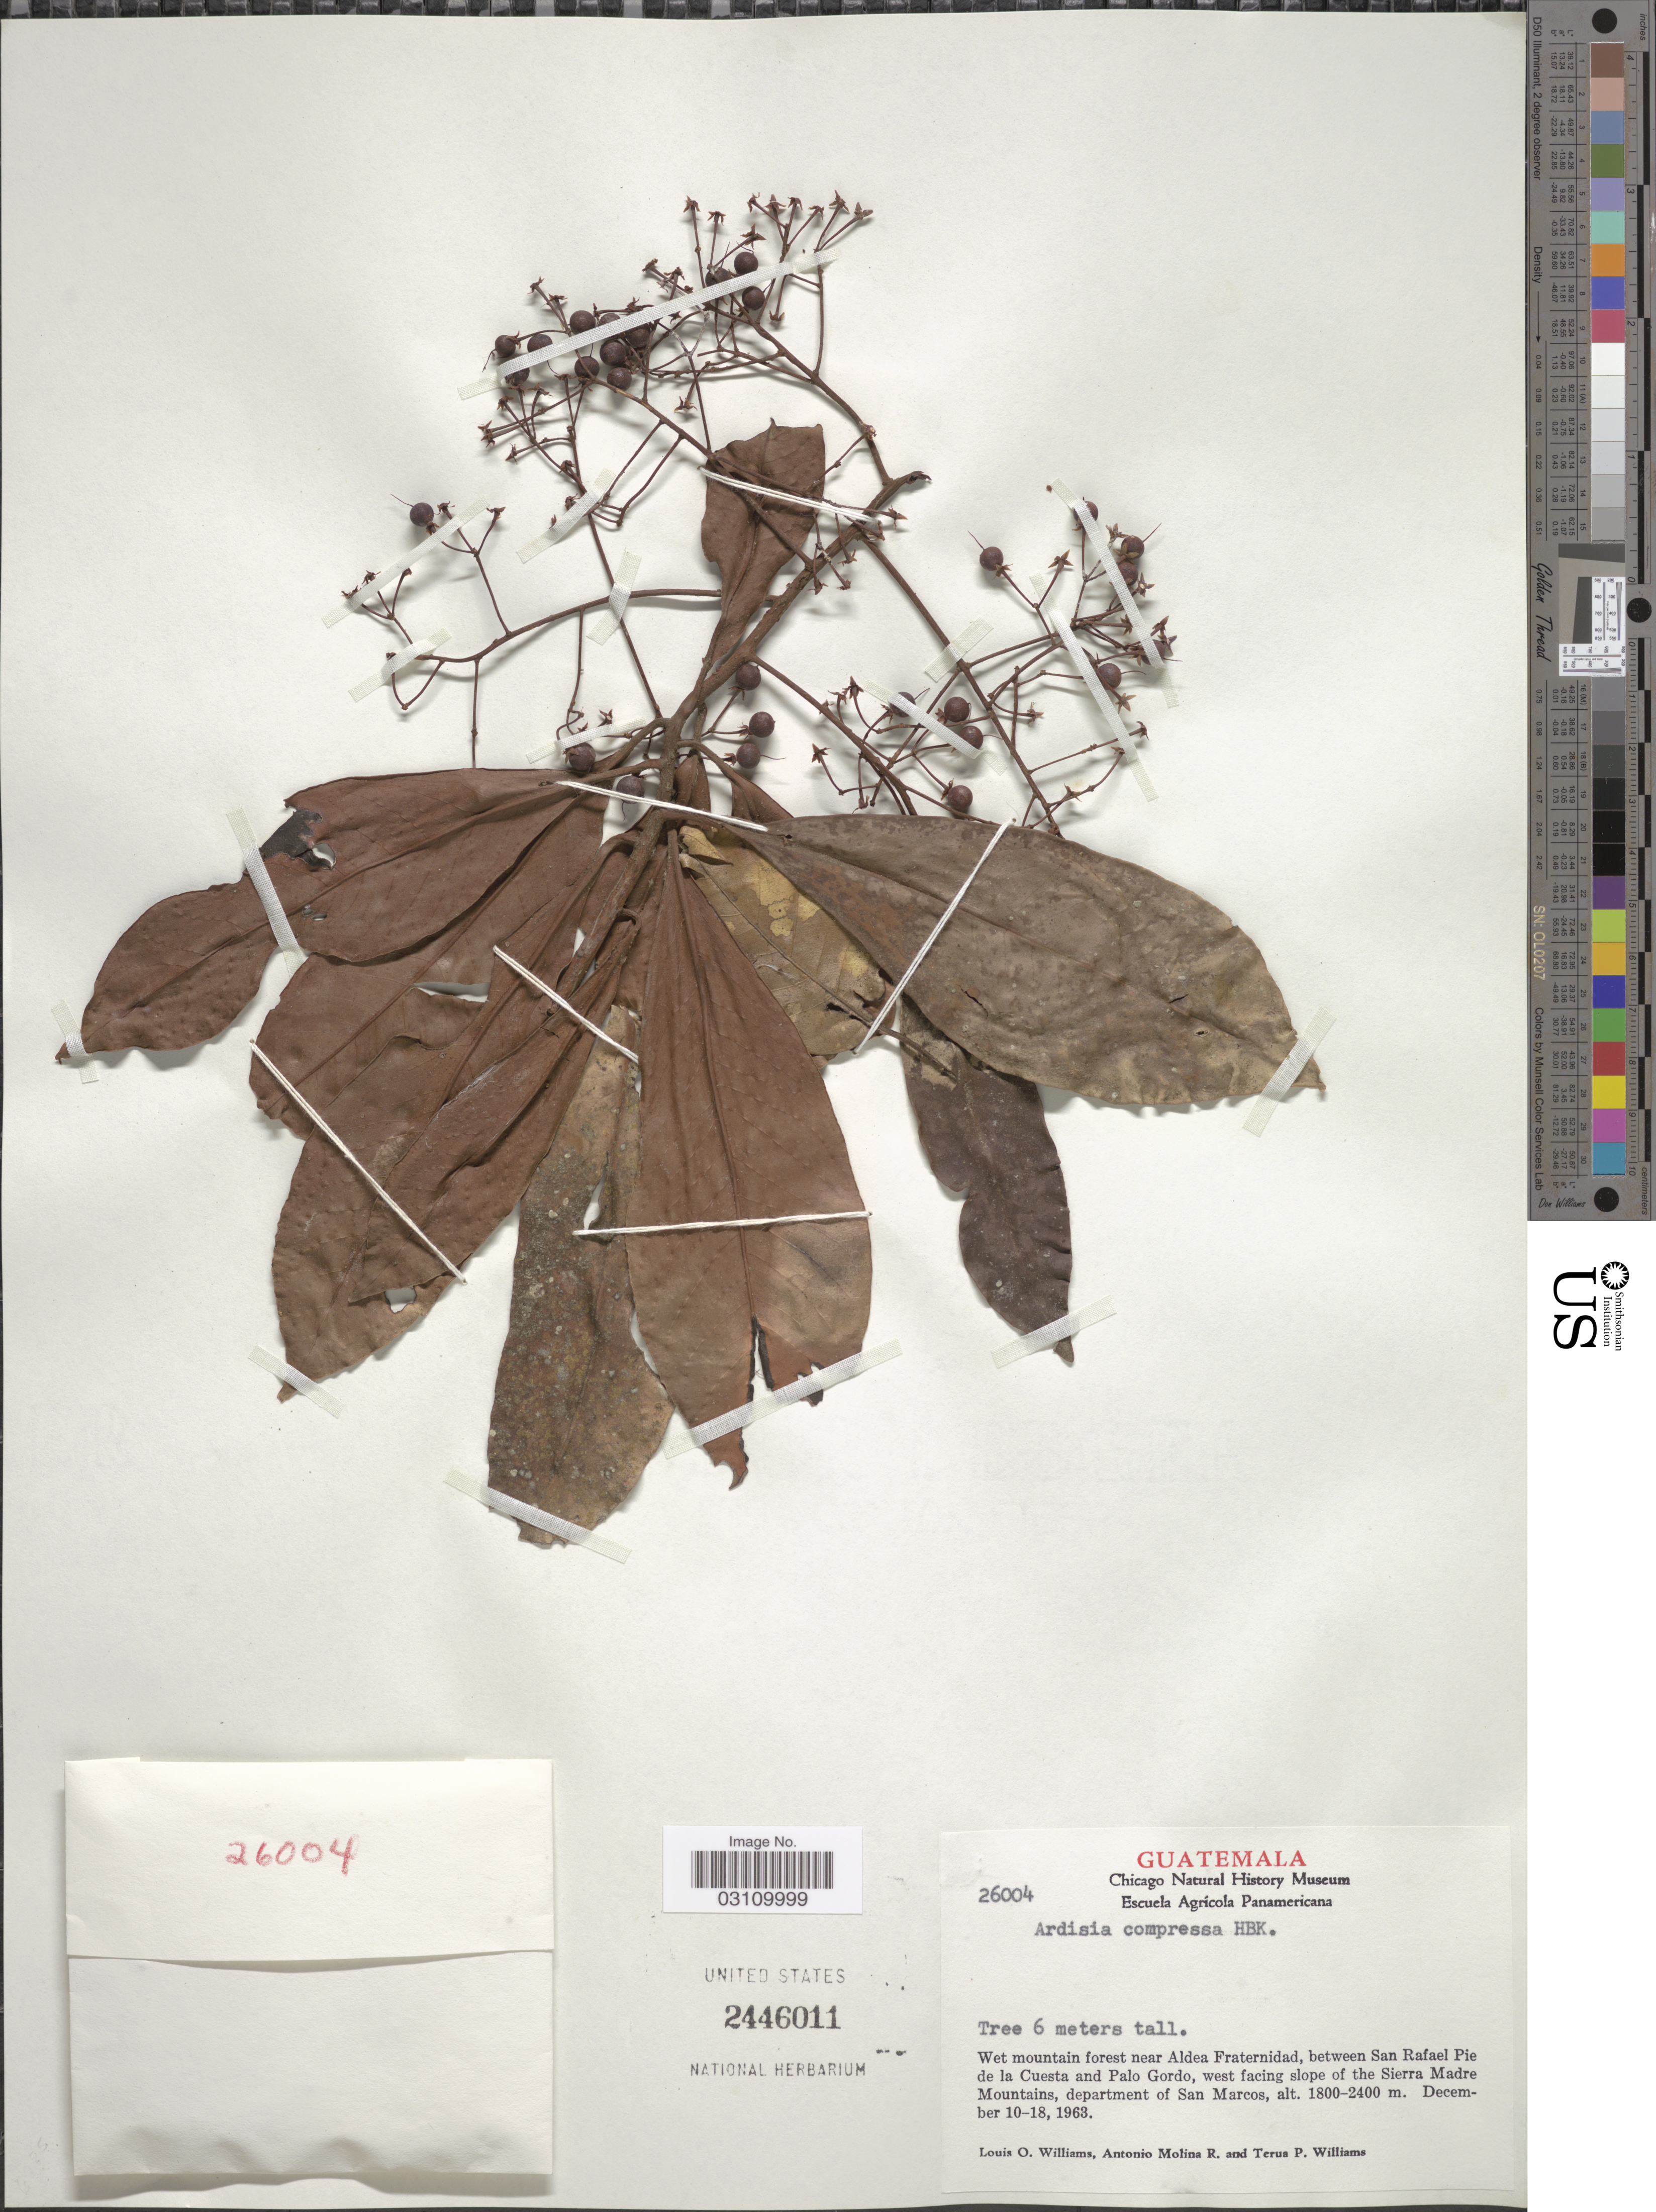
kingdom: Plantae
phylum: Tracheophyta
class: Magnoliopsida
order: Ericales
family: Primulaceae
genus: Ardisia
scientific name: Ardisia compressa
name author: Kunth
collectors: L. O. Williams, A. Molina R. & T. Williams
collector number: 26004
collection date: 1963-12-10/1963-12-18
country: Guatemala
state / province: San Marcos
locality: Wet mountain forest near Aldea Fraternidad, between San Rafael Pie de la Cuesta and Palo Gordo, west facing slope of the Sierra Madre Mountains, department of San Marcos.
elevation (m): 1800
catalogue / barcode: US 2446011